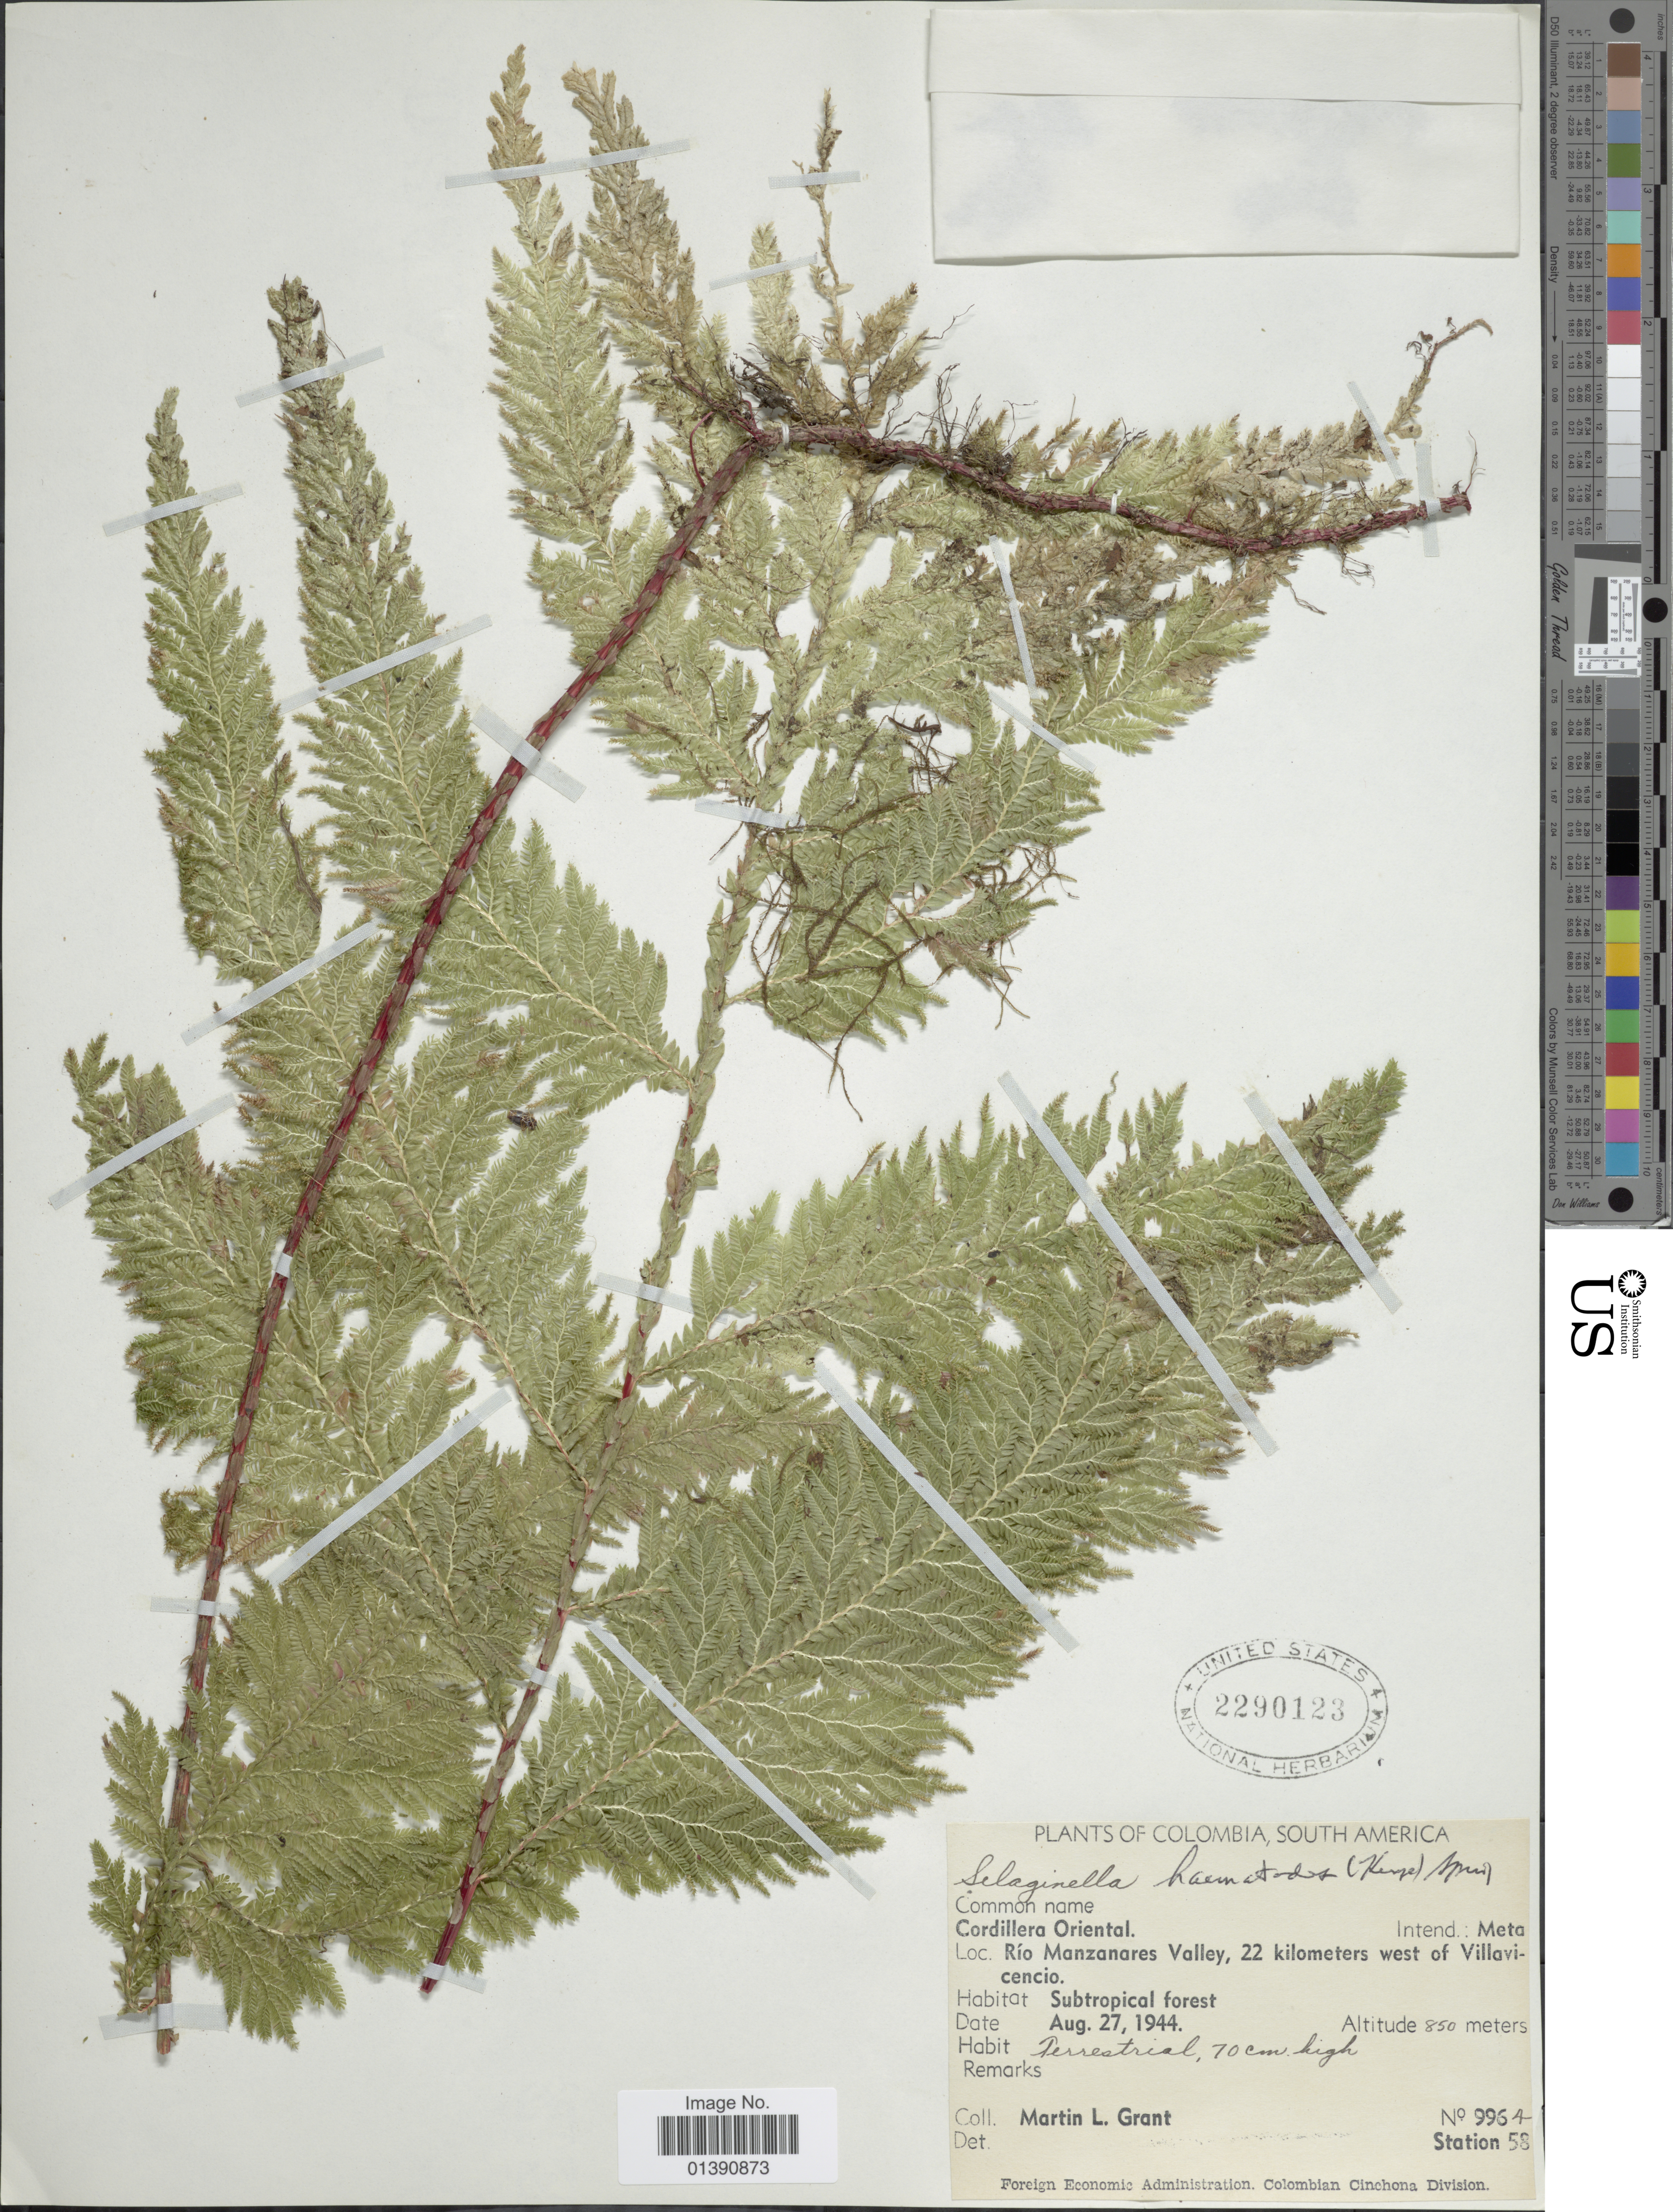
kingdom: Plantae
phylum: Tracheophyta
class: Lycopodiopsida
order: Selaginellales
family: Selaginellaceae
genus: Selaginella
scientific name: Selaginella haematodes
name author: (Kunze) Spring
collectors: M. L. Grant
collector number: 9964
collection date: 1944-08-27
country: Colombia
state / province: Meta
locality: South America, Cordillera oriental, Río manzanares valley, 22 kilometers west of Villavicencio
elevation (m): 850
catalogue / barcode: US 2290123